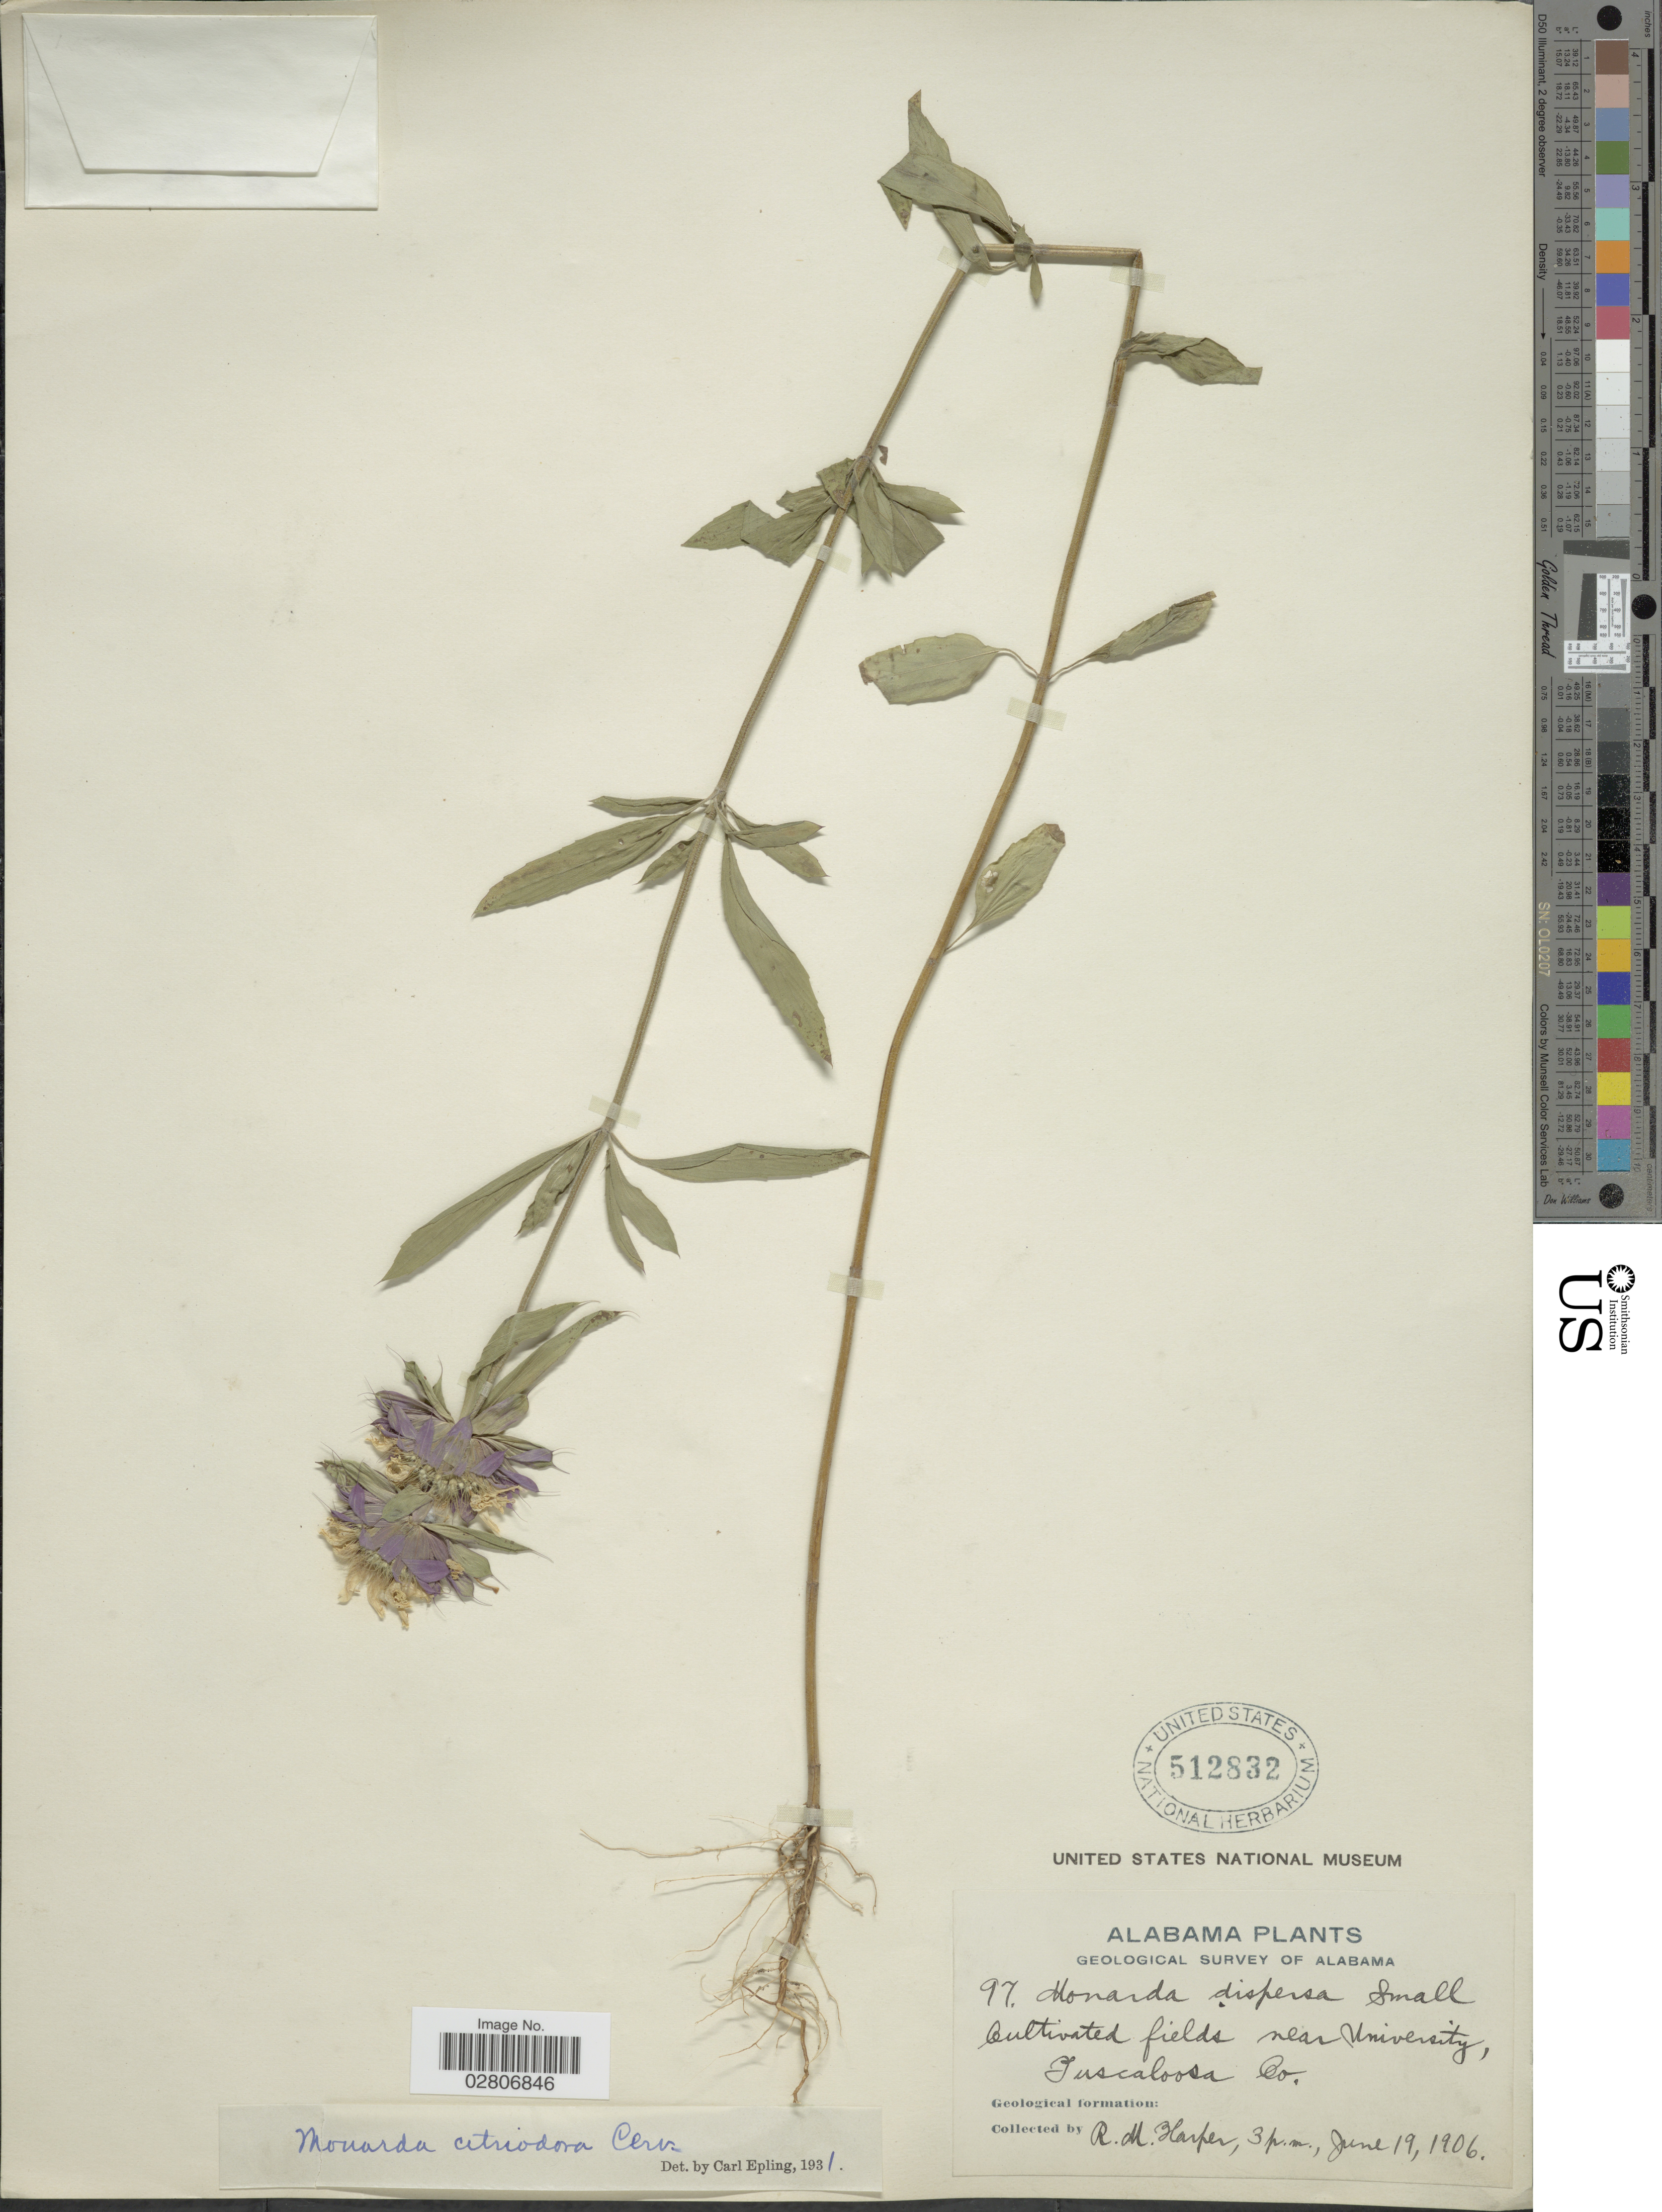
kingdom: Plantae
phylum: Tracheophyta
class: Magnoliopsida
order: Lamiales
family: Lamiaceae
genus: Monarda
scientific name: Monarda citriodora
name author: Cerv. ex Lag.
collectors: R. M. Harper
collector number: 97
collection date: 1906-06-19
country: United States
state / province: Alabama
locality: Cultivated fields near University, Tuscaloosa Co.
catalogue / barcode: US 512832